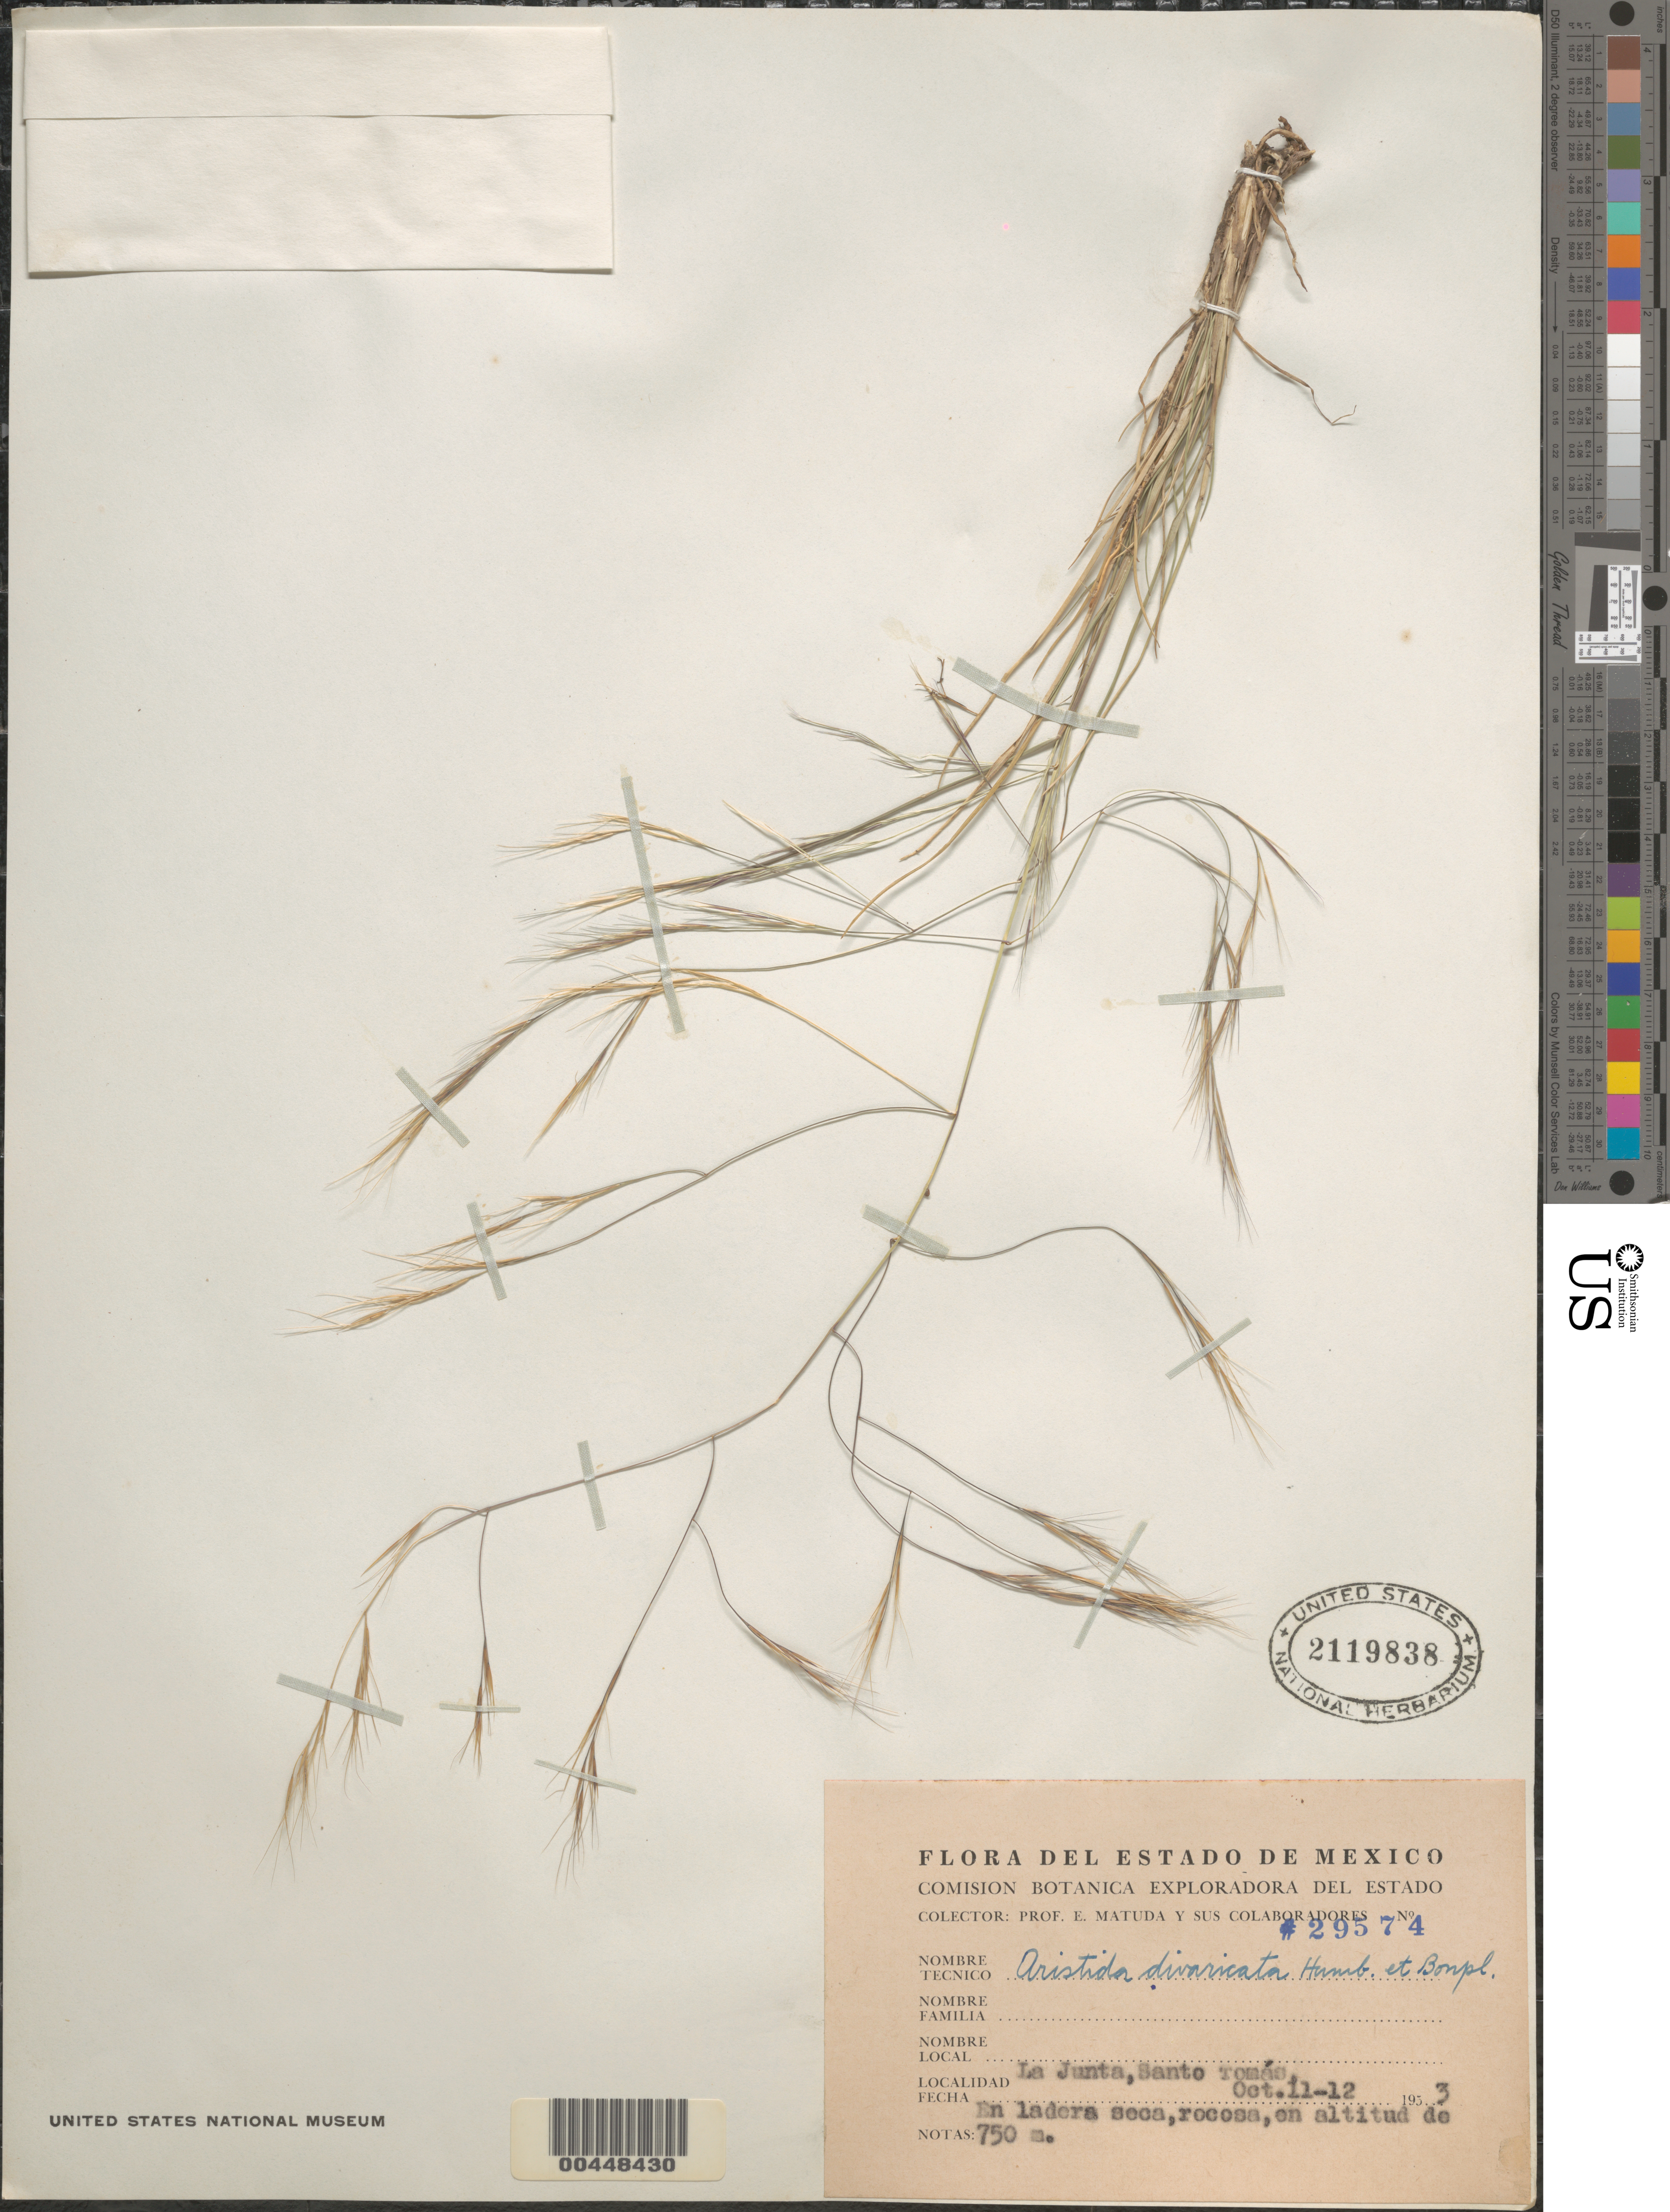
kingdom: Plantae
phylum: Tracheophyta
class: Liliopsida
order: Poales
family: Poaceae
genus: Aristida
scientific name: Aristida divaricata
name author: Humb. & Bonpl. ex Willd.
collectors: E. Matuda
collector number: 29574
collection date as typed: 11 Oct 1953 to 12 Oct 1953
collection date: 1953-10-11/1953-10-12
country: Mexico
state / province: México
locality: La Junta, Santo Tomás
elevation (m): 750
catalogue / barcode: US 2119838